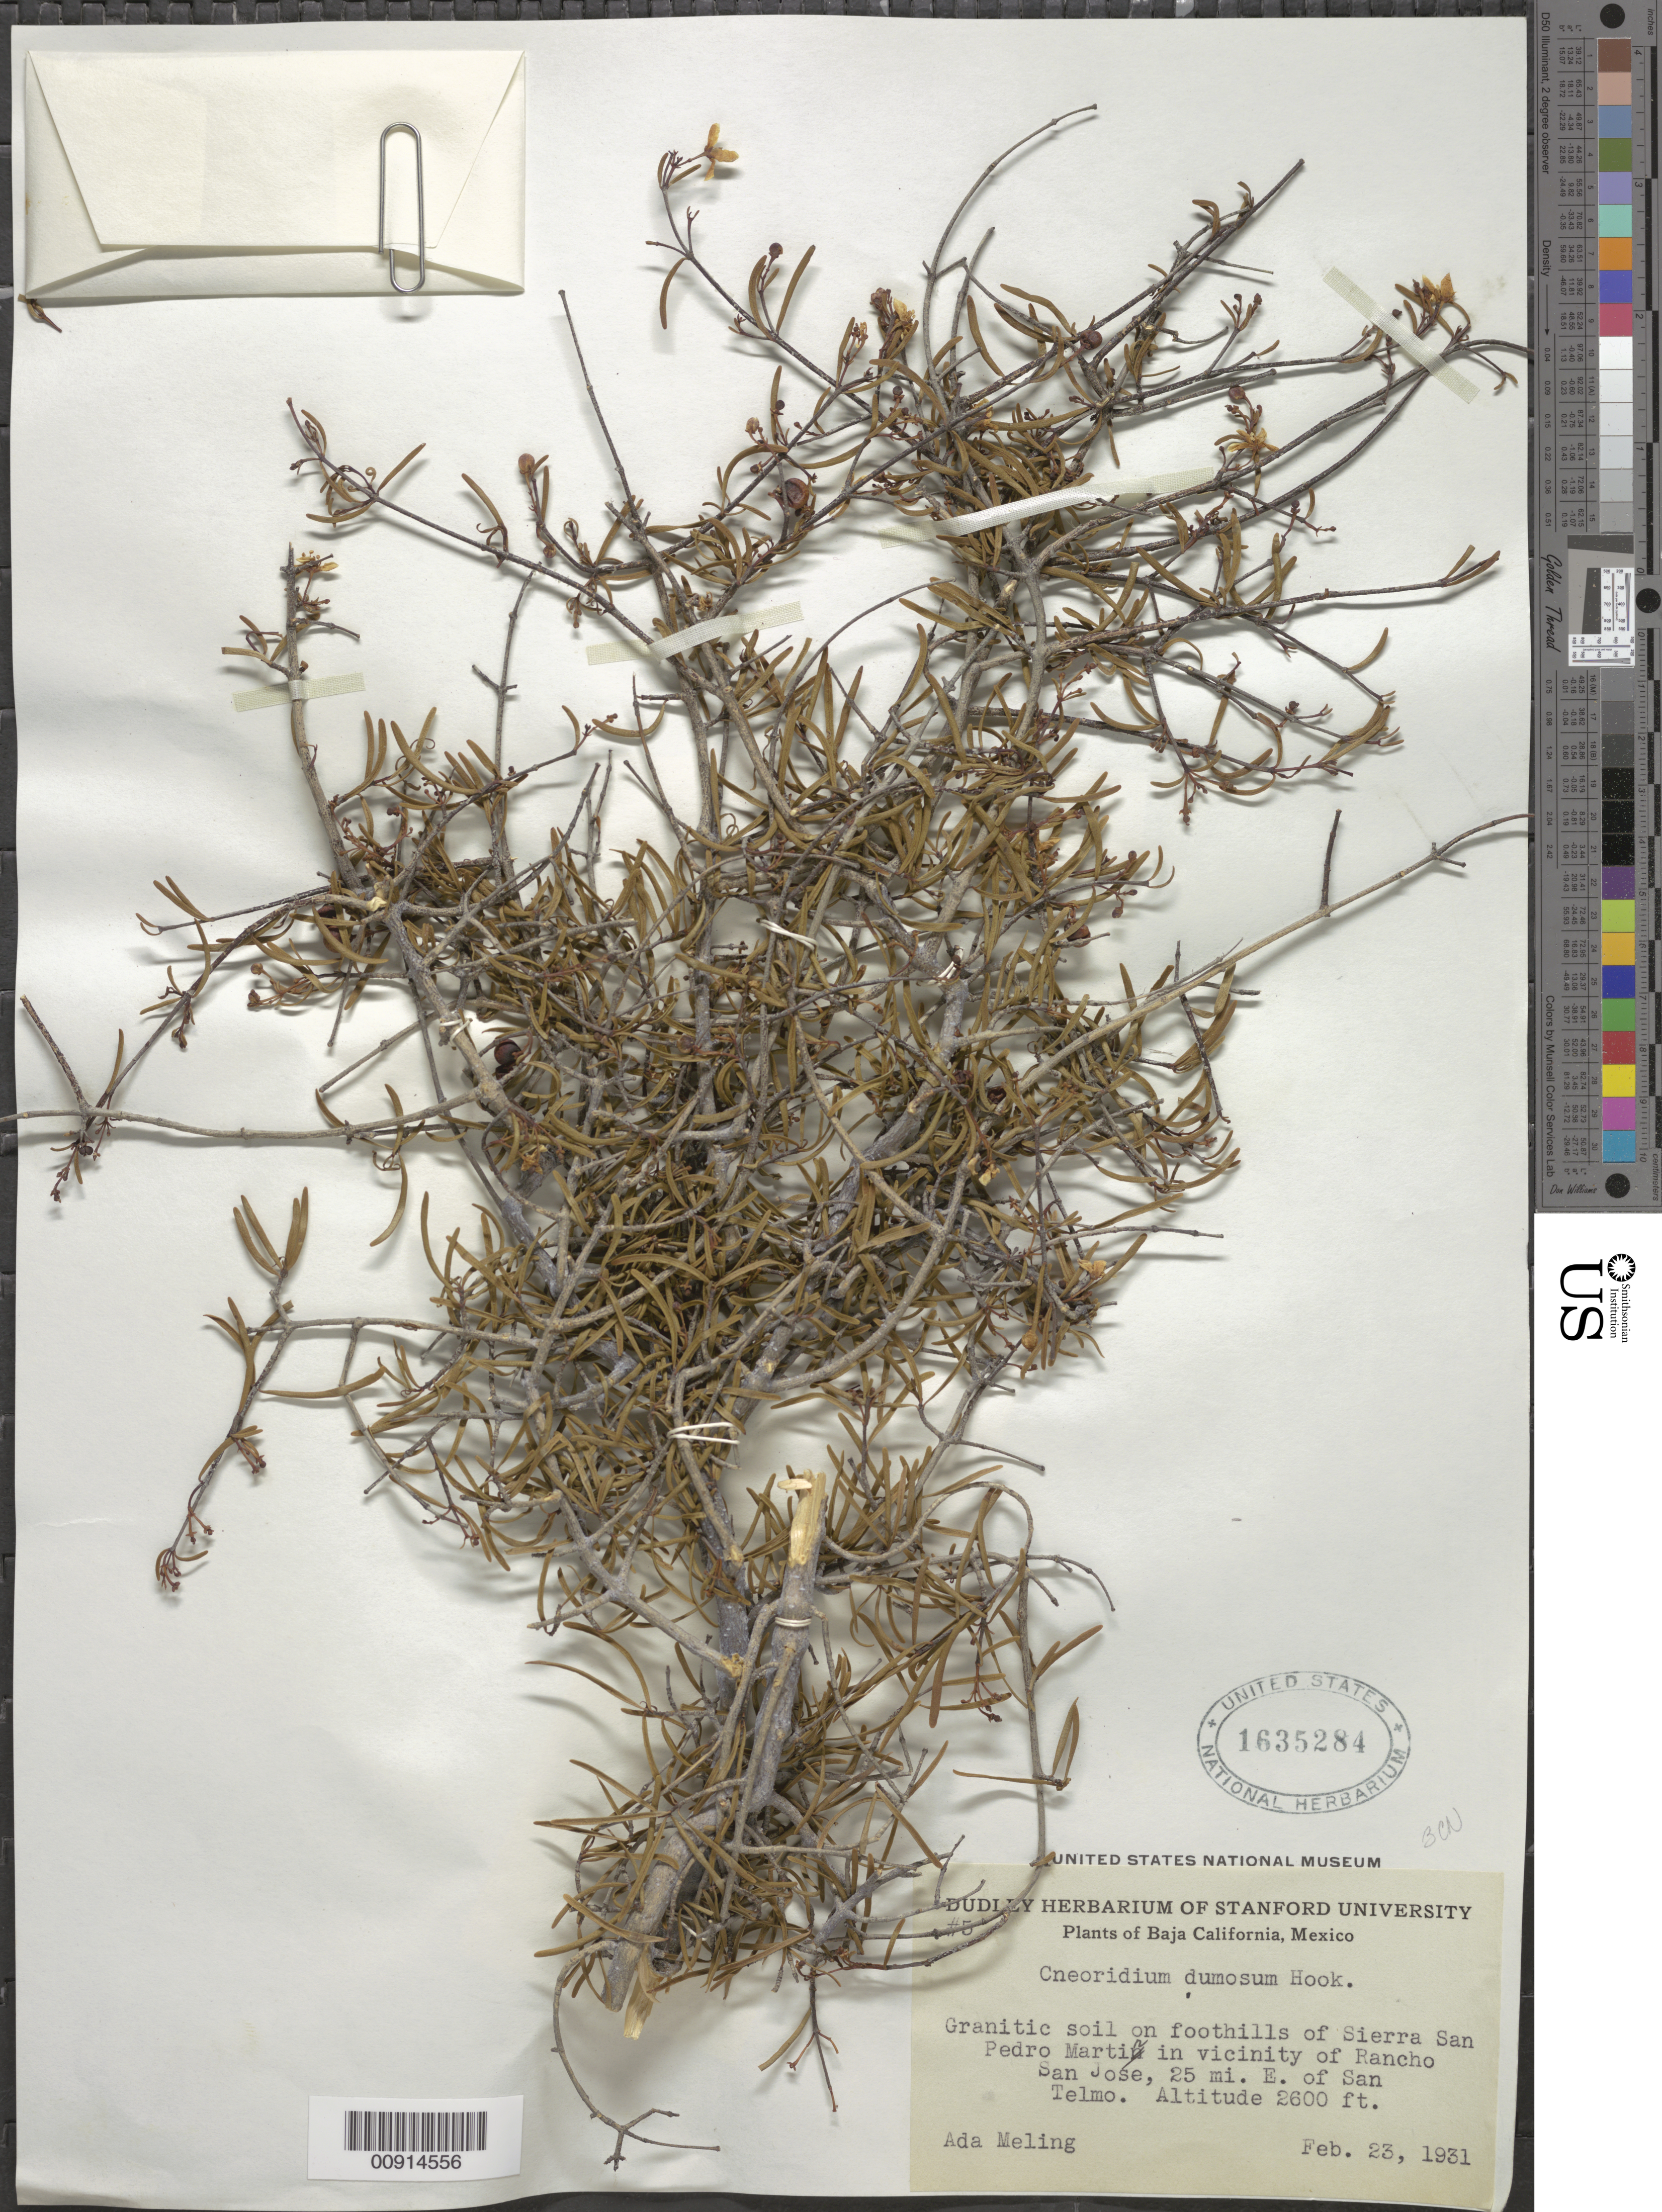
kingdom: Plantae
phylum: Tracheophyta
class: Magnoliopsida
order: Sapindales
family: Rutaceae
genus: Cneoridium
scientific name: Cneoridium dumosum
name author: (Nutt. ex Torr. & A. Gray) Hook. f. ex Baill.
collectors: A. Meling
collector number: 5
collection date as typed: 23 Feb 1931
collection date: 1931-02-23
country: Mexico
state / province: Baja California Norte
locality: Foothills of Sierra San Pedro Martir in vicinity of Rancho San José, 25 mi. E of San Telmo. Baja California.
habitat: Granitic soil on foothills of Sierra.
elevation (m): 792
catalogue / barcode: US 1635284